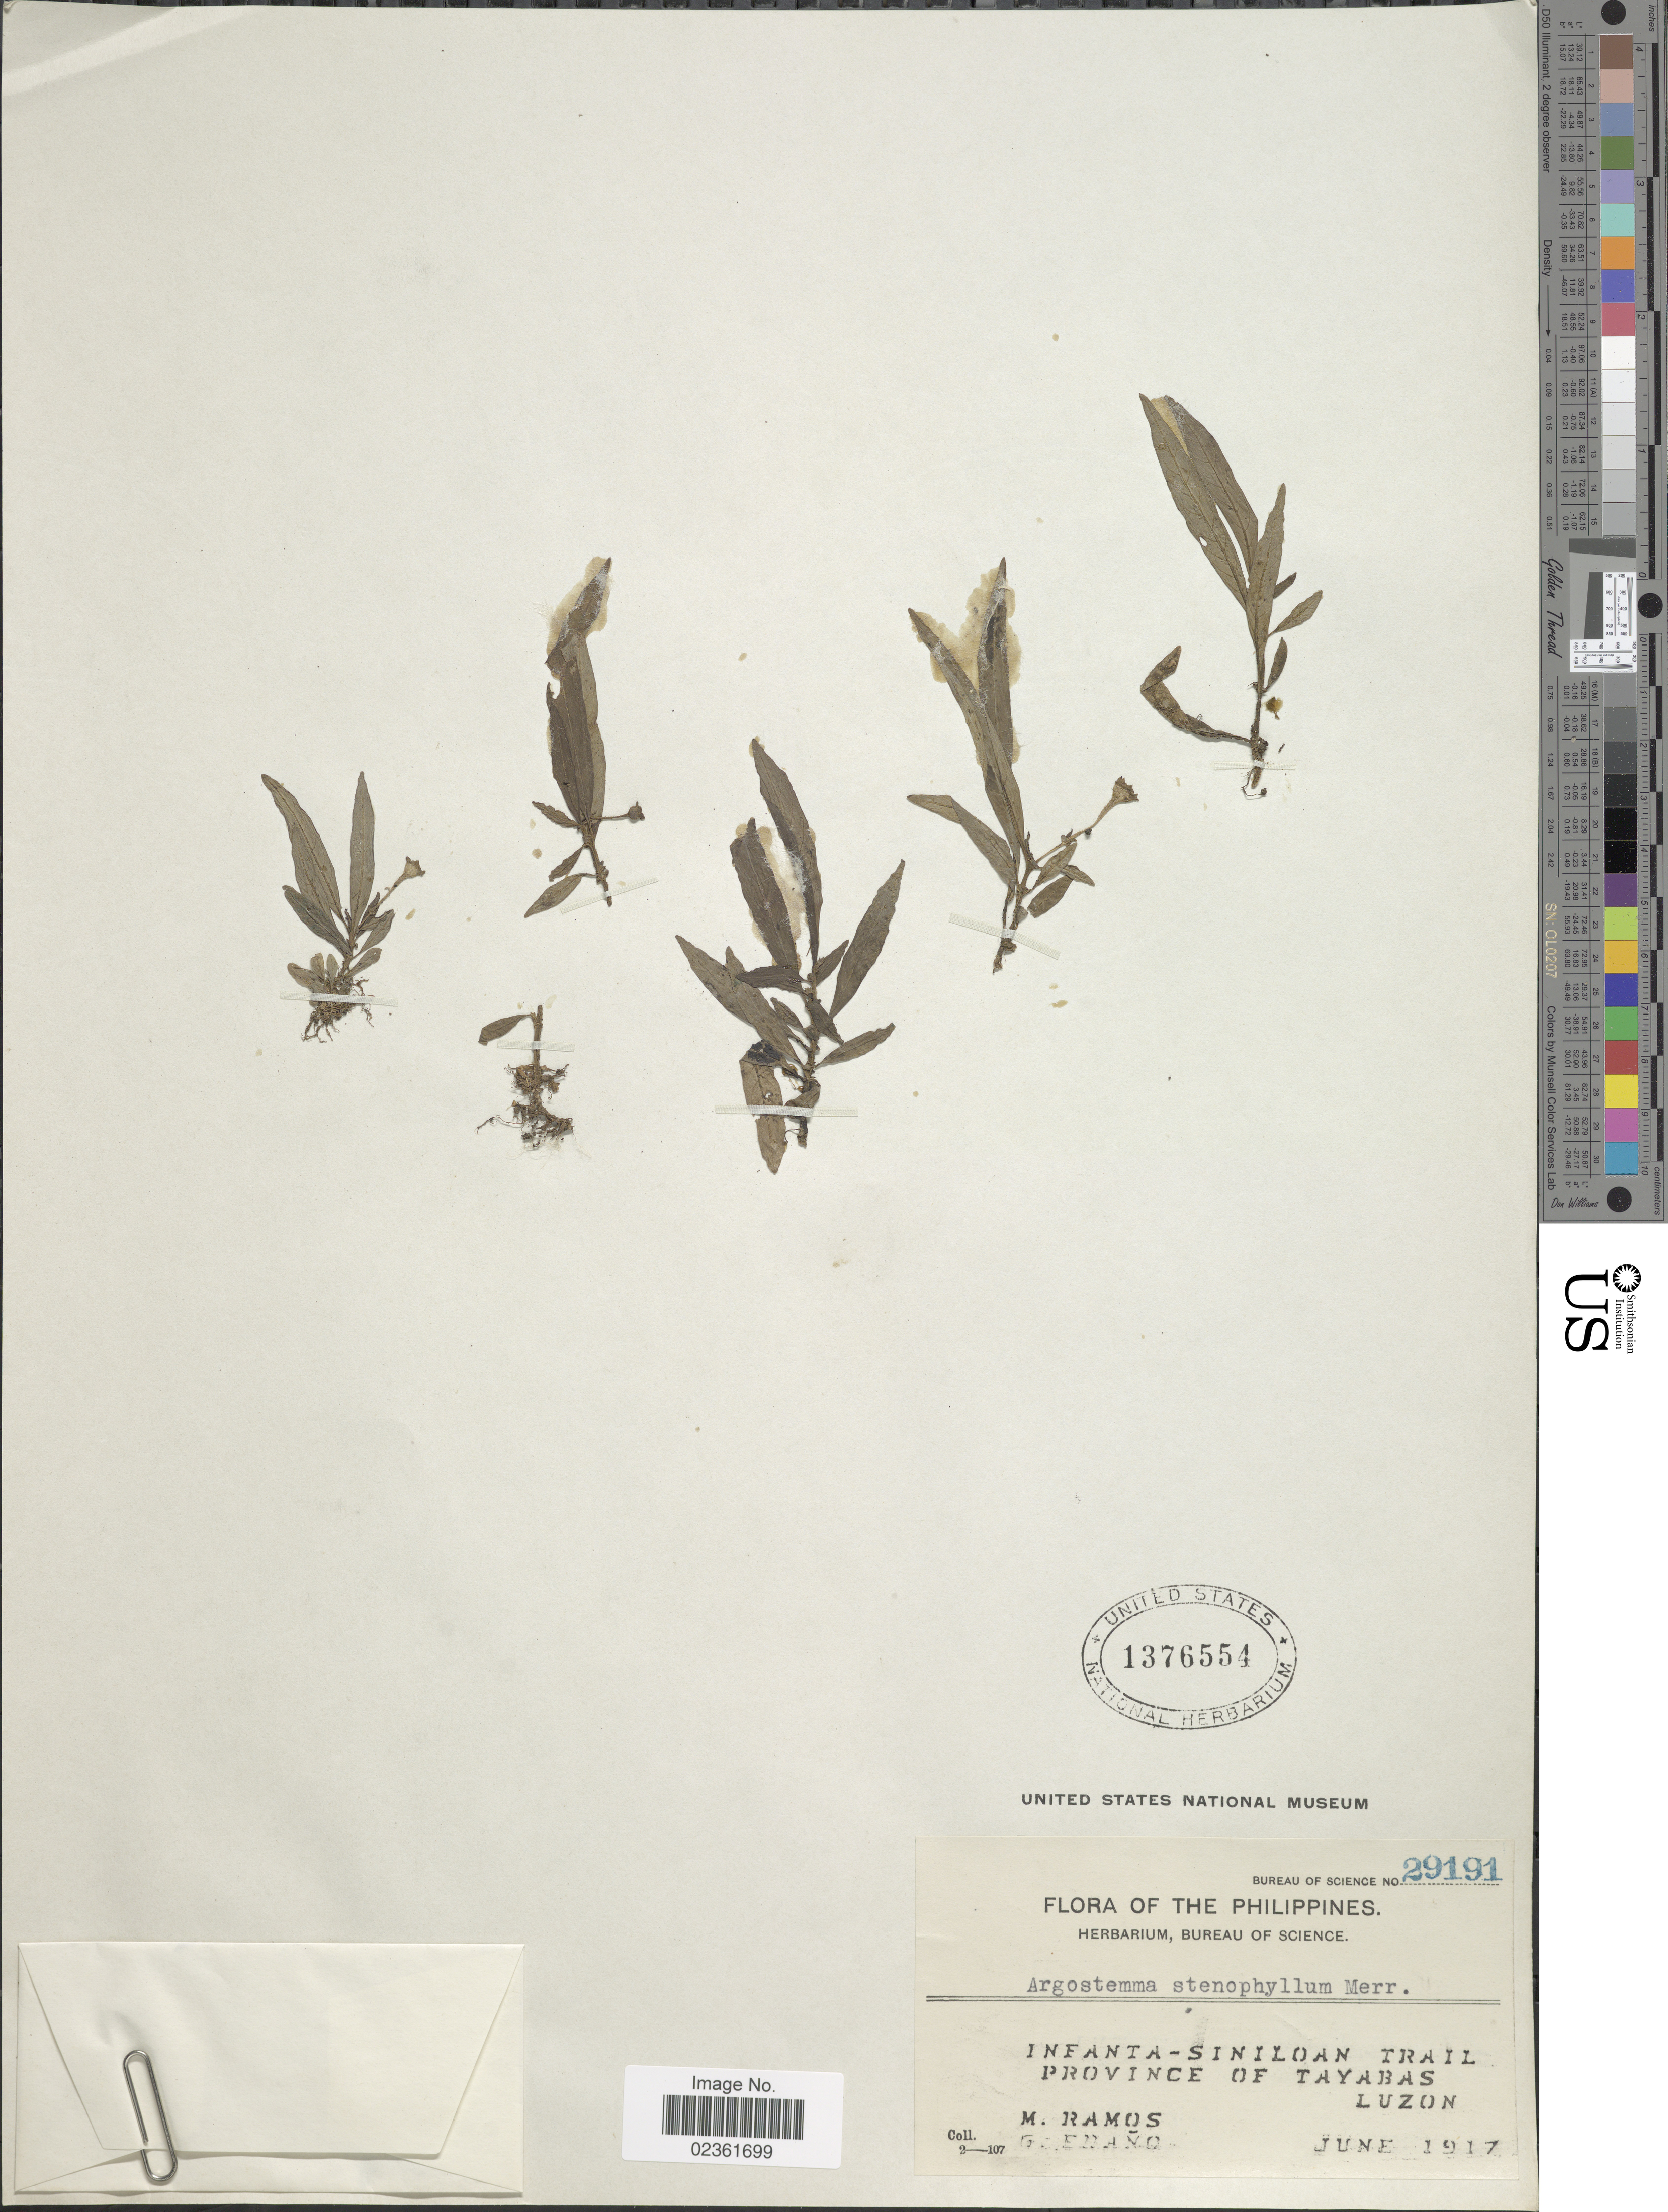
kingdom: Plantae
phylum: Tracheophyta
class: Magnoliopsida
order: Gentianales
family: Rubiaceae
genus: Argostemma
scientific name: Argostemma stenophyllum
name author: Merr.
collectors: M. Ramos & G. Edaño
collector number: Bureau of Science 29191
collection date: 1917-06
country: Philippines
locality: Infanta-Siniloan Trail, Province of Tayabas, Luzon.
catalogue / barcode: US 1376554